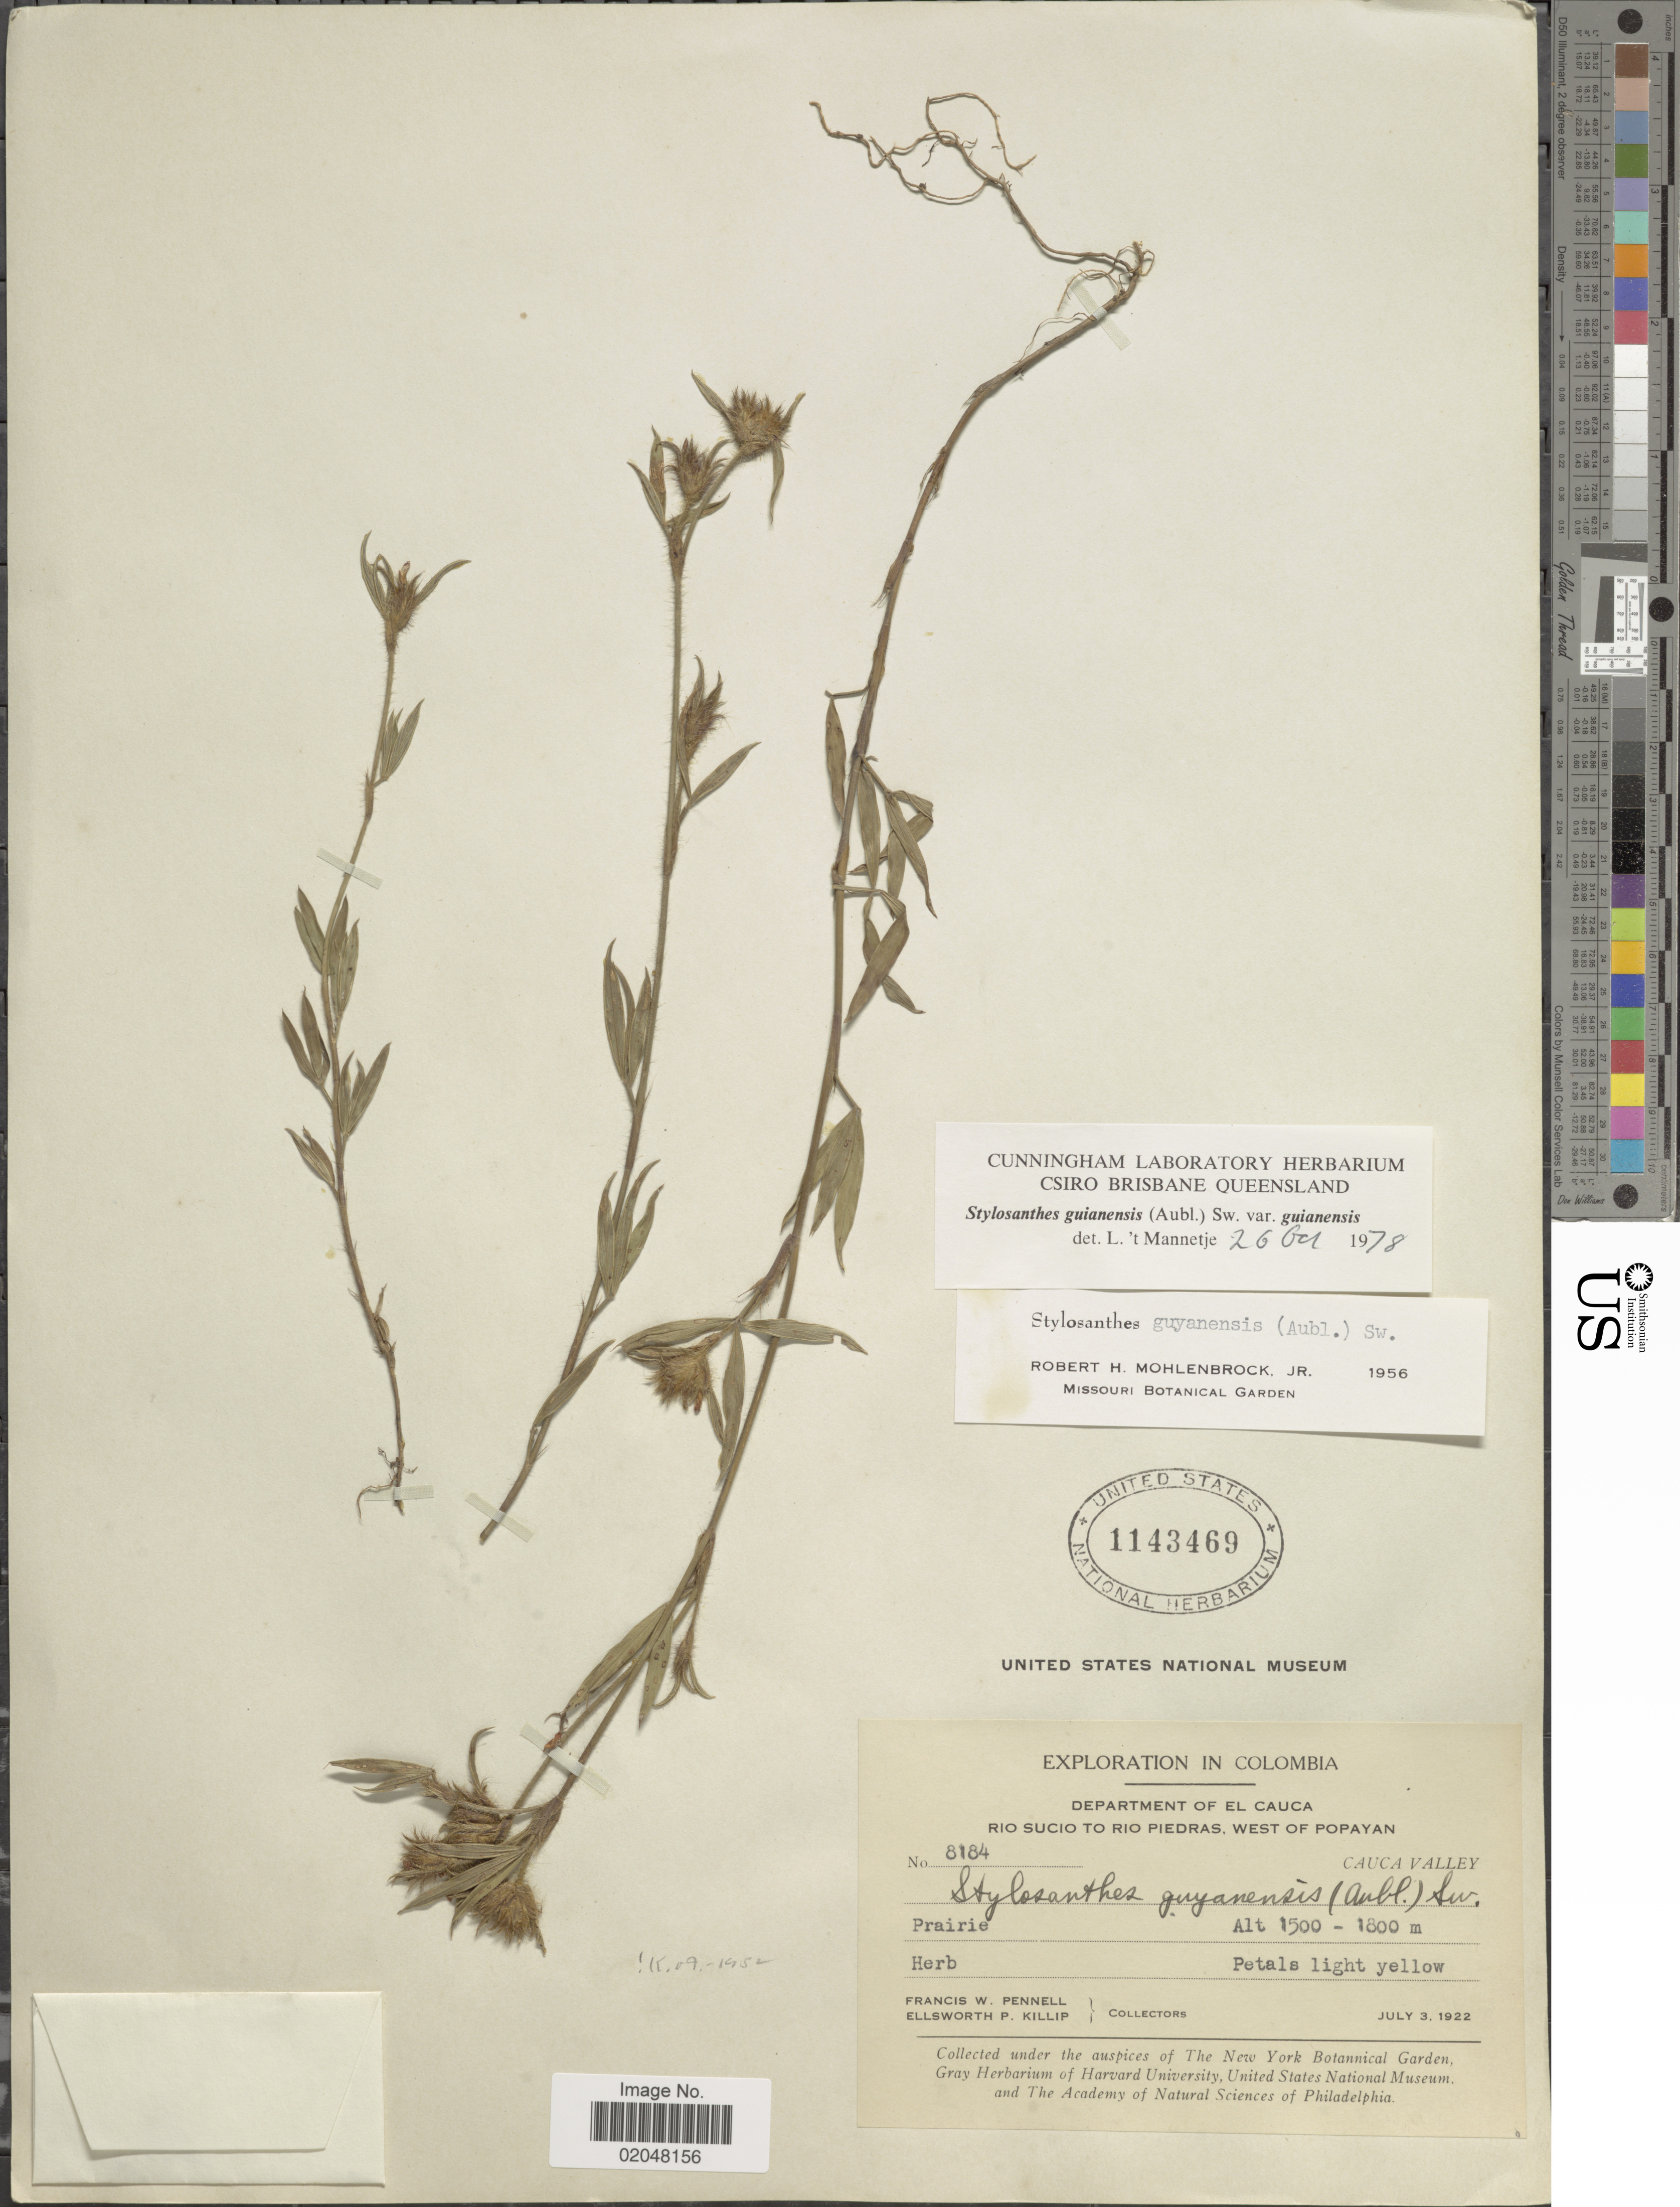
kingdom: Plantae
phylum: Tracheophyta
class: Magnoliopsida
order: Fabales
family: Fabaceae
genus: Stylosanthes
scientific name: Stylosanthes guianensis var. guianensis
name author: (Aubl.) Sw.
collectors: F. W. Pennell & E. P. Killip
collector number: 8184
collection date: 1922-07-03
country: Colombia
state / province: Cauca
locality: El Cauca, Rio Sucio to Rio Piedras, west of Popayan, Cauca Valley, prairie.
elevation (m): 1500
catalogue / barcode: US 1143469